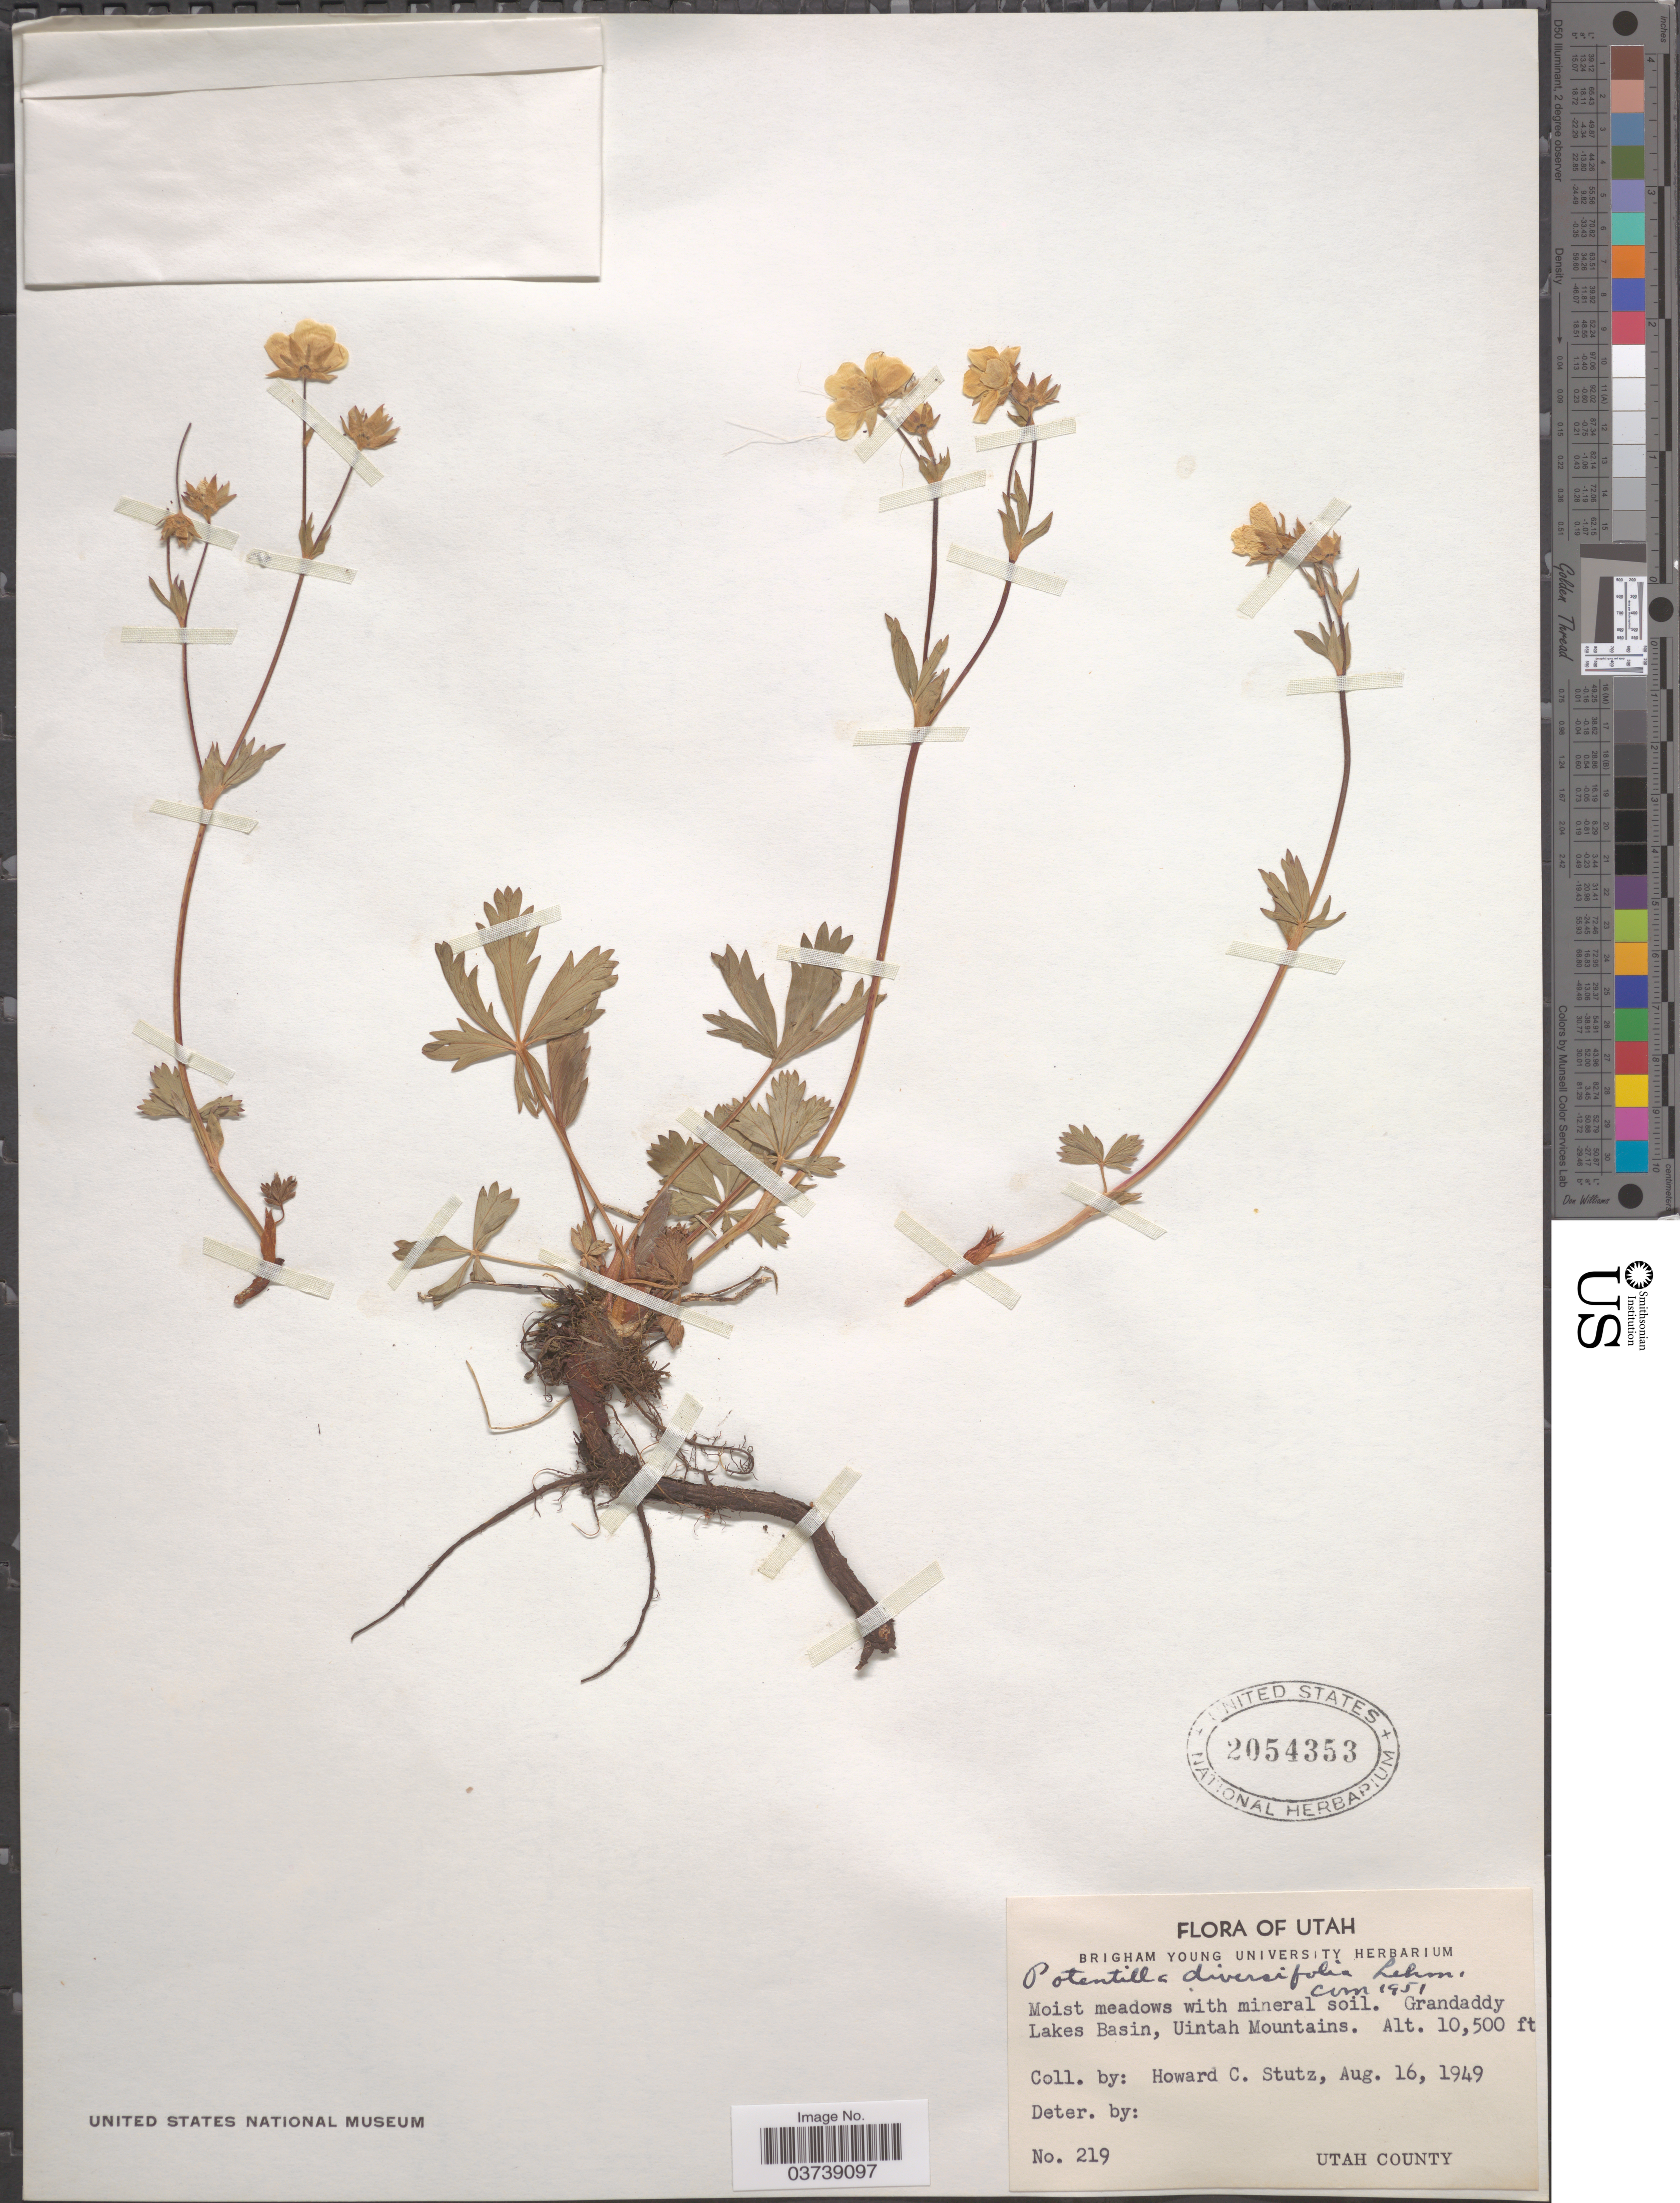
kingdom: Plantae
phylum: Tracheophyta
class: Magnoliopsida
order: Rosales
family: Rosaceae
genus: Potentilla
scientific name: Potentilla diversifolia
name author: Lehm.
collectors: H. Stutz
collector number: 219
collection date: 1949-08-16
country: United States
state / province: Utah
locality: Grandaddy Lakes Basin, Uintah Mountains. Utah County.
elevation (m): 3200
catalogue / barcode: US 2054353